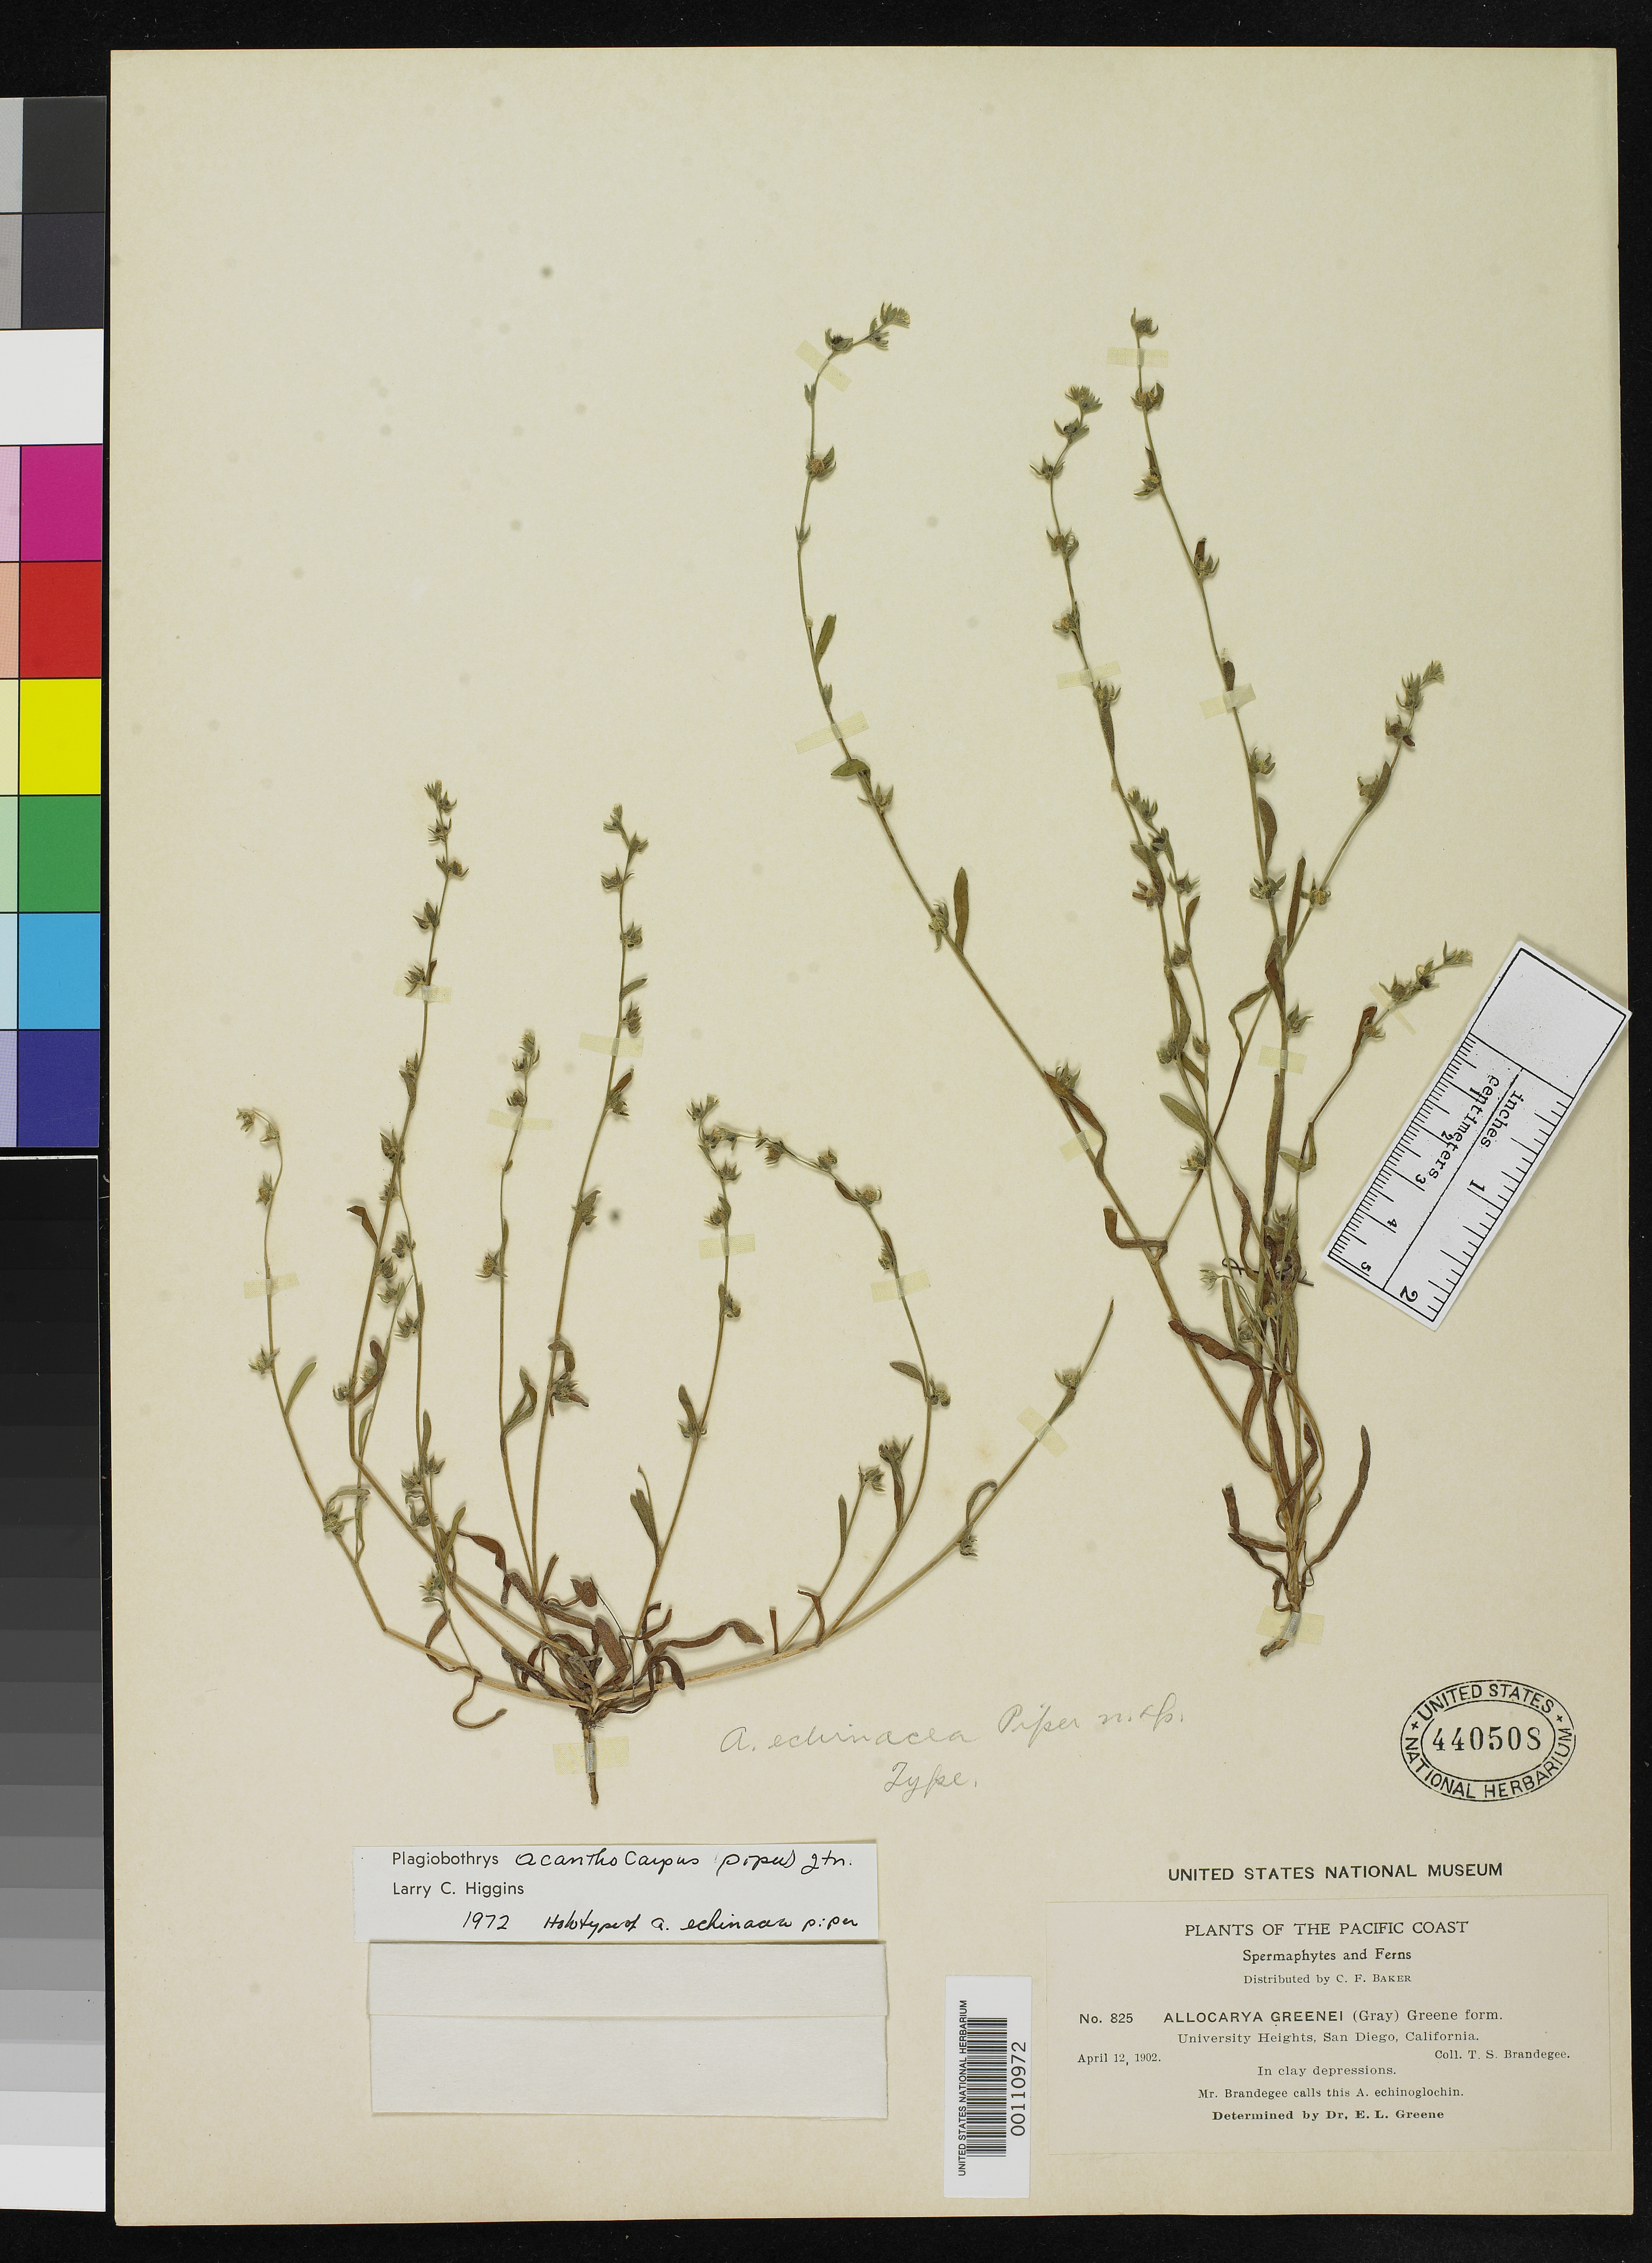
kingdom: Plantae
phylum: Tracheophyta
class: Magnoliopsida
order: Boraginales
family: Boraginaceae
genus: Allocarya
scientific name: Allocarya echinacea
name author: Piper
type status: Holotype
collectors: T. S. Brandegee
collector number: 825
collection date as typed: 12 Apr 1902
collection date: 1902-04-12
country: United States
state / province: California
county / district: San Diego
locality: San Diego, University Heights.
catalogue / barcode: US 440508